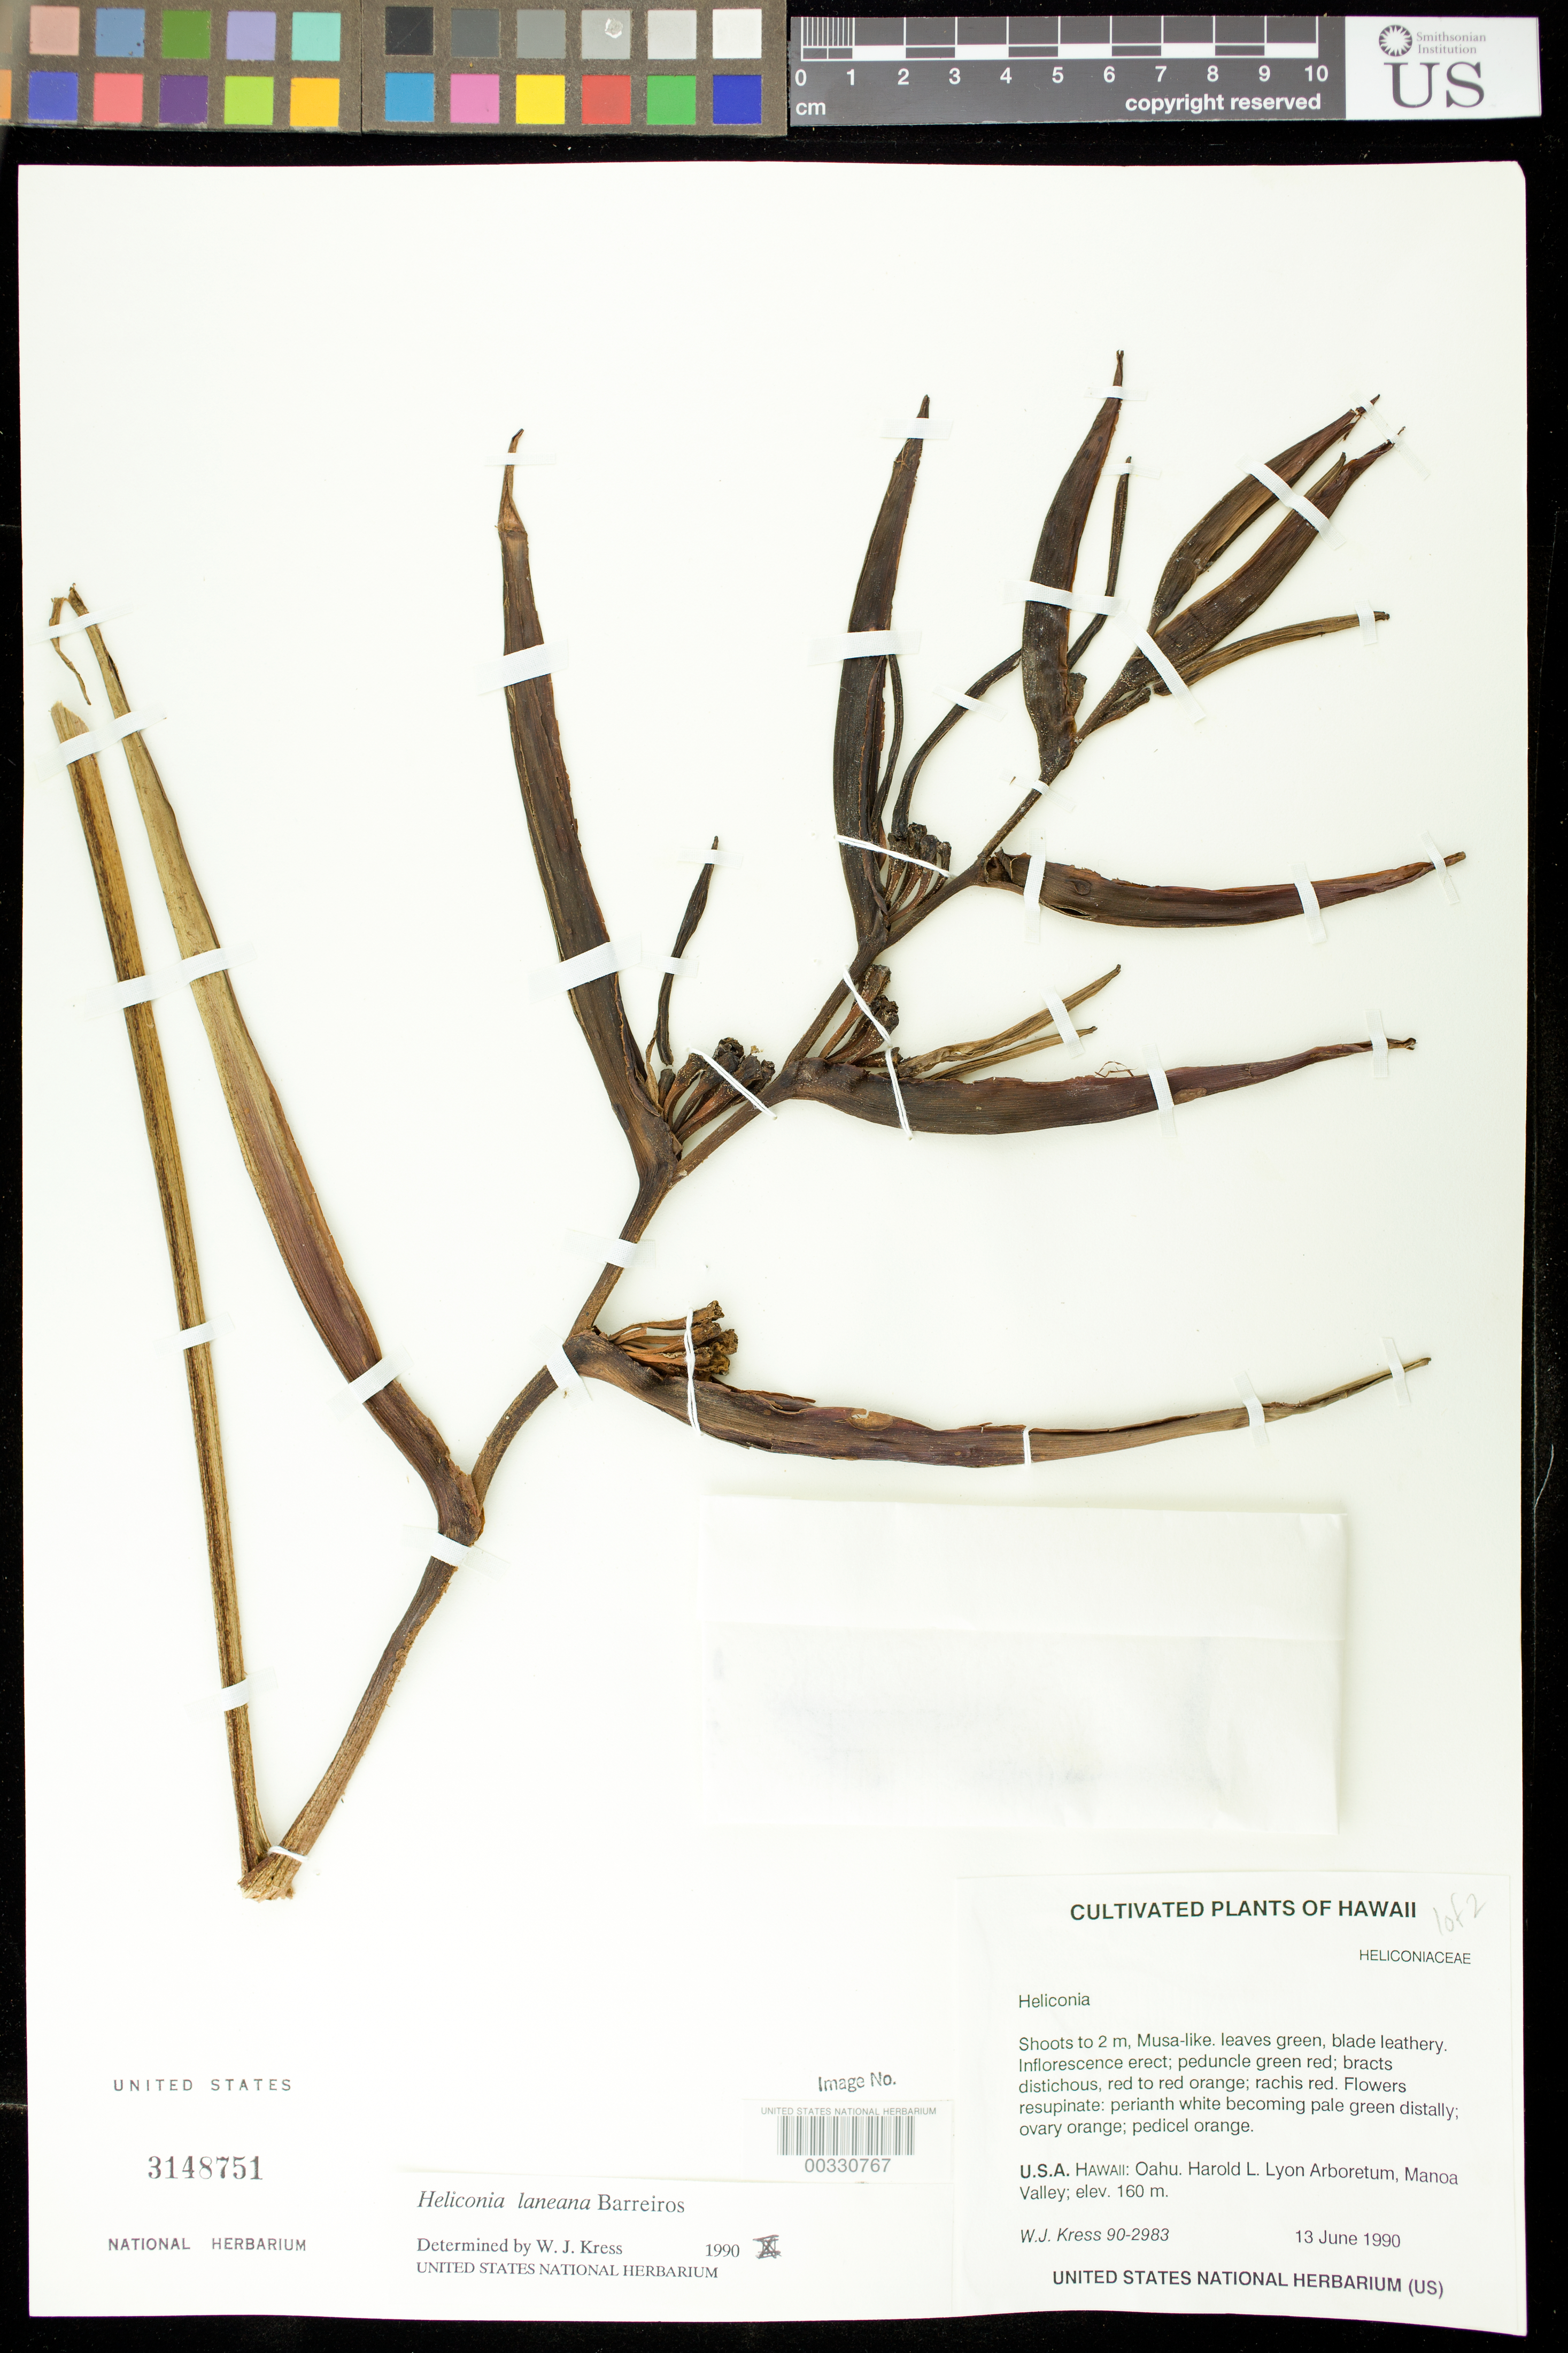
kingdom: Plantae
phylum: Tracheophyta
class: Liliopsida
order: Zingiberales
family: Heliconiaceae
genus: Heliconia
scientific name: Heliconia laneana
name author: Barreiros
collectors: W. J. Kress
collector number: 90-2983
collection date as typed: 13 Jun 1990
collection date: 1990-06-13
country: United States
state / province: Hawaii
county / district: Honolulu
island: Oahu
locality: Lyon Arboretum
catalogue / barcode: US 3148751